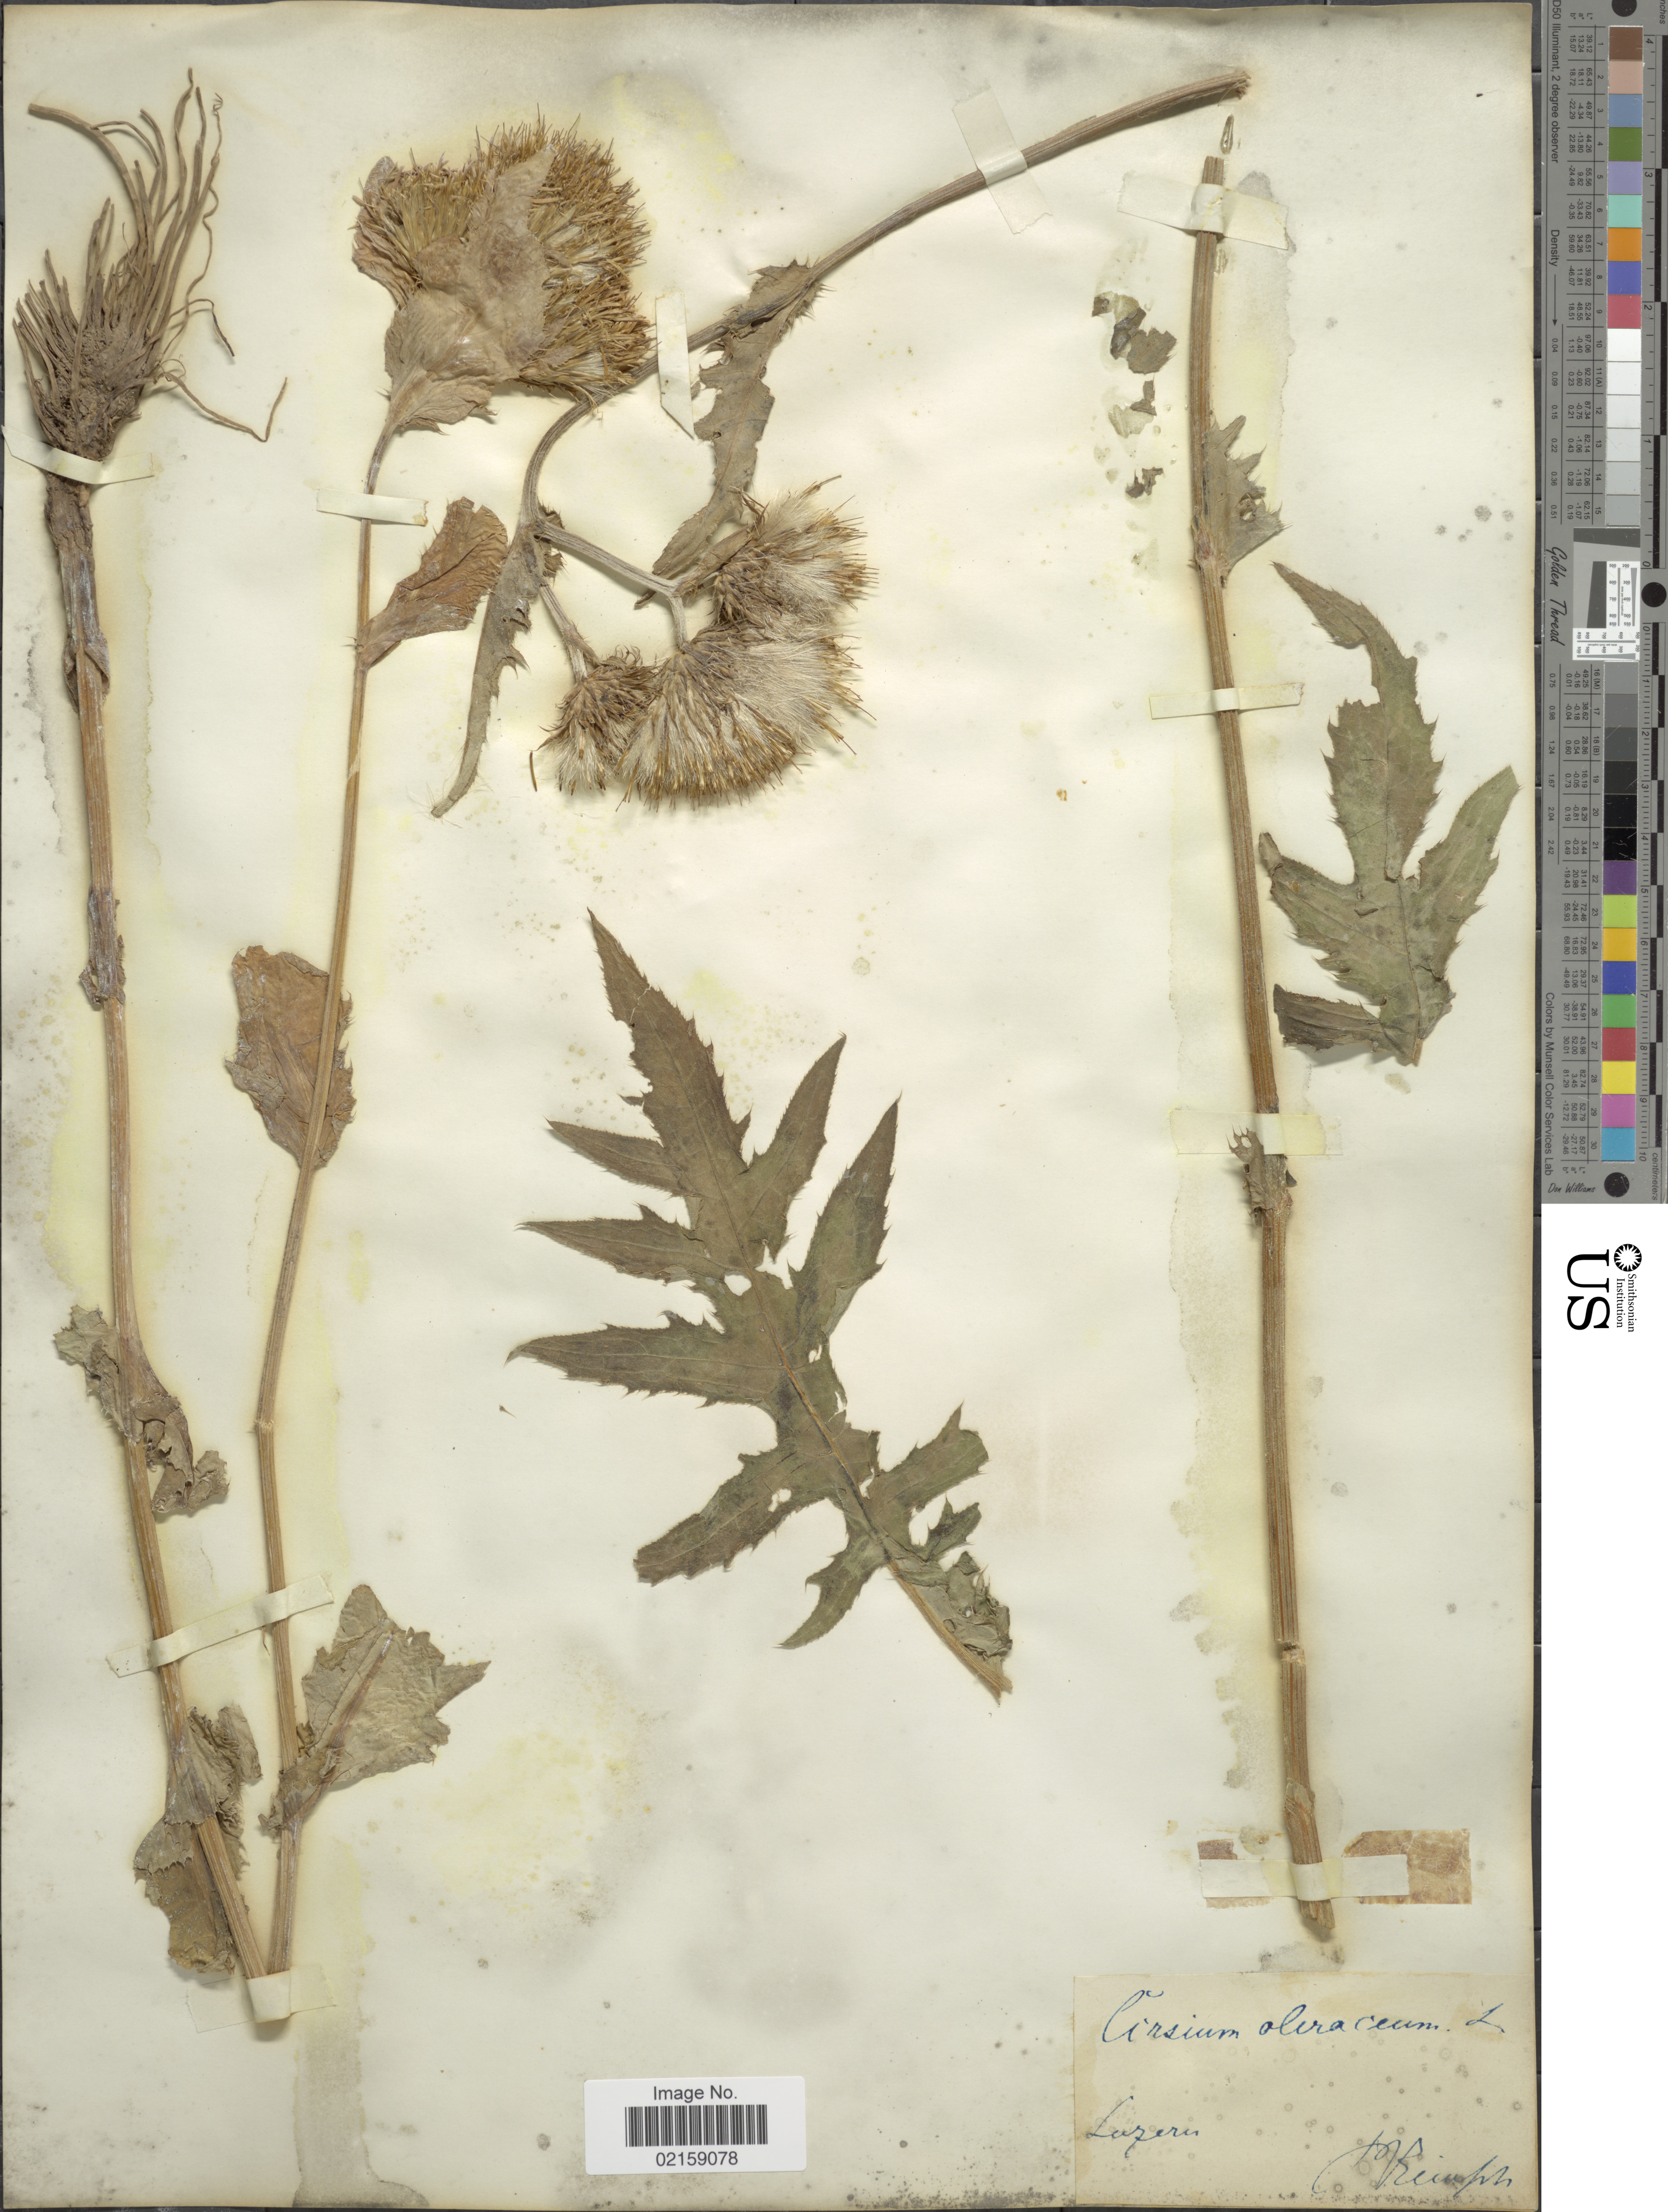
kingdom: Plantae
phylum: Tracheophyta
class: Magnoliopsida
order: Asterales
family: Asteraceae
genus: Cirsium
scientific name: Cirsium oleraceum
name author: (L.) Scop.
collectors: M. Reinsch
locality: Lazeru. [interpreted]